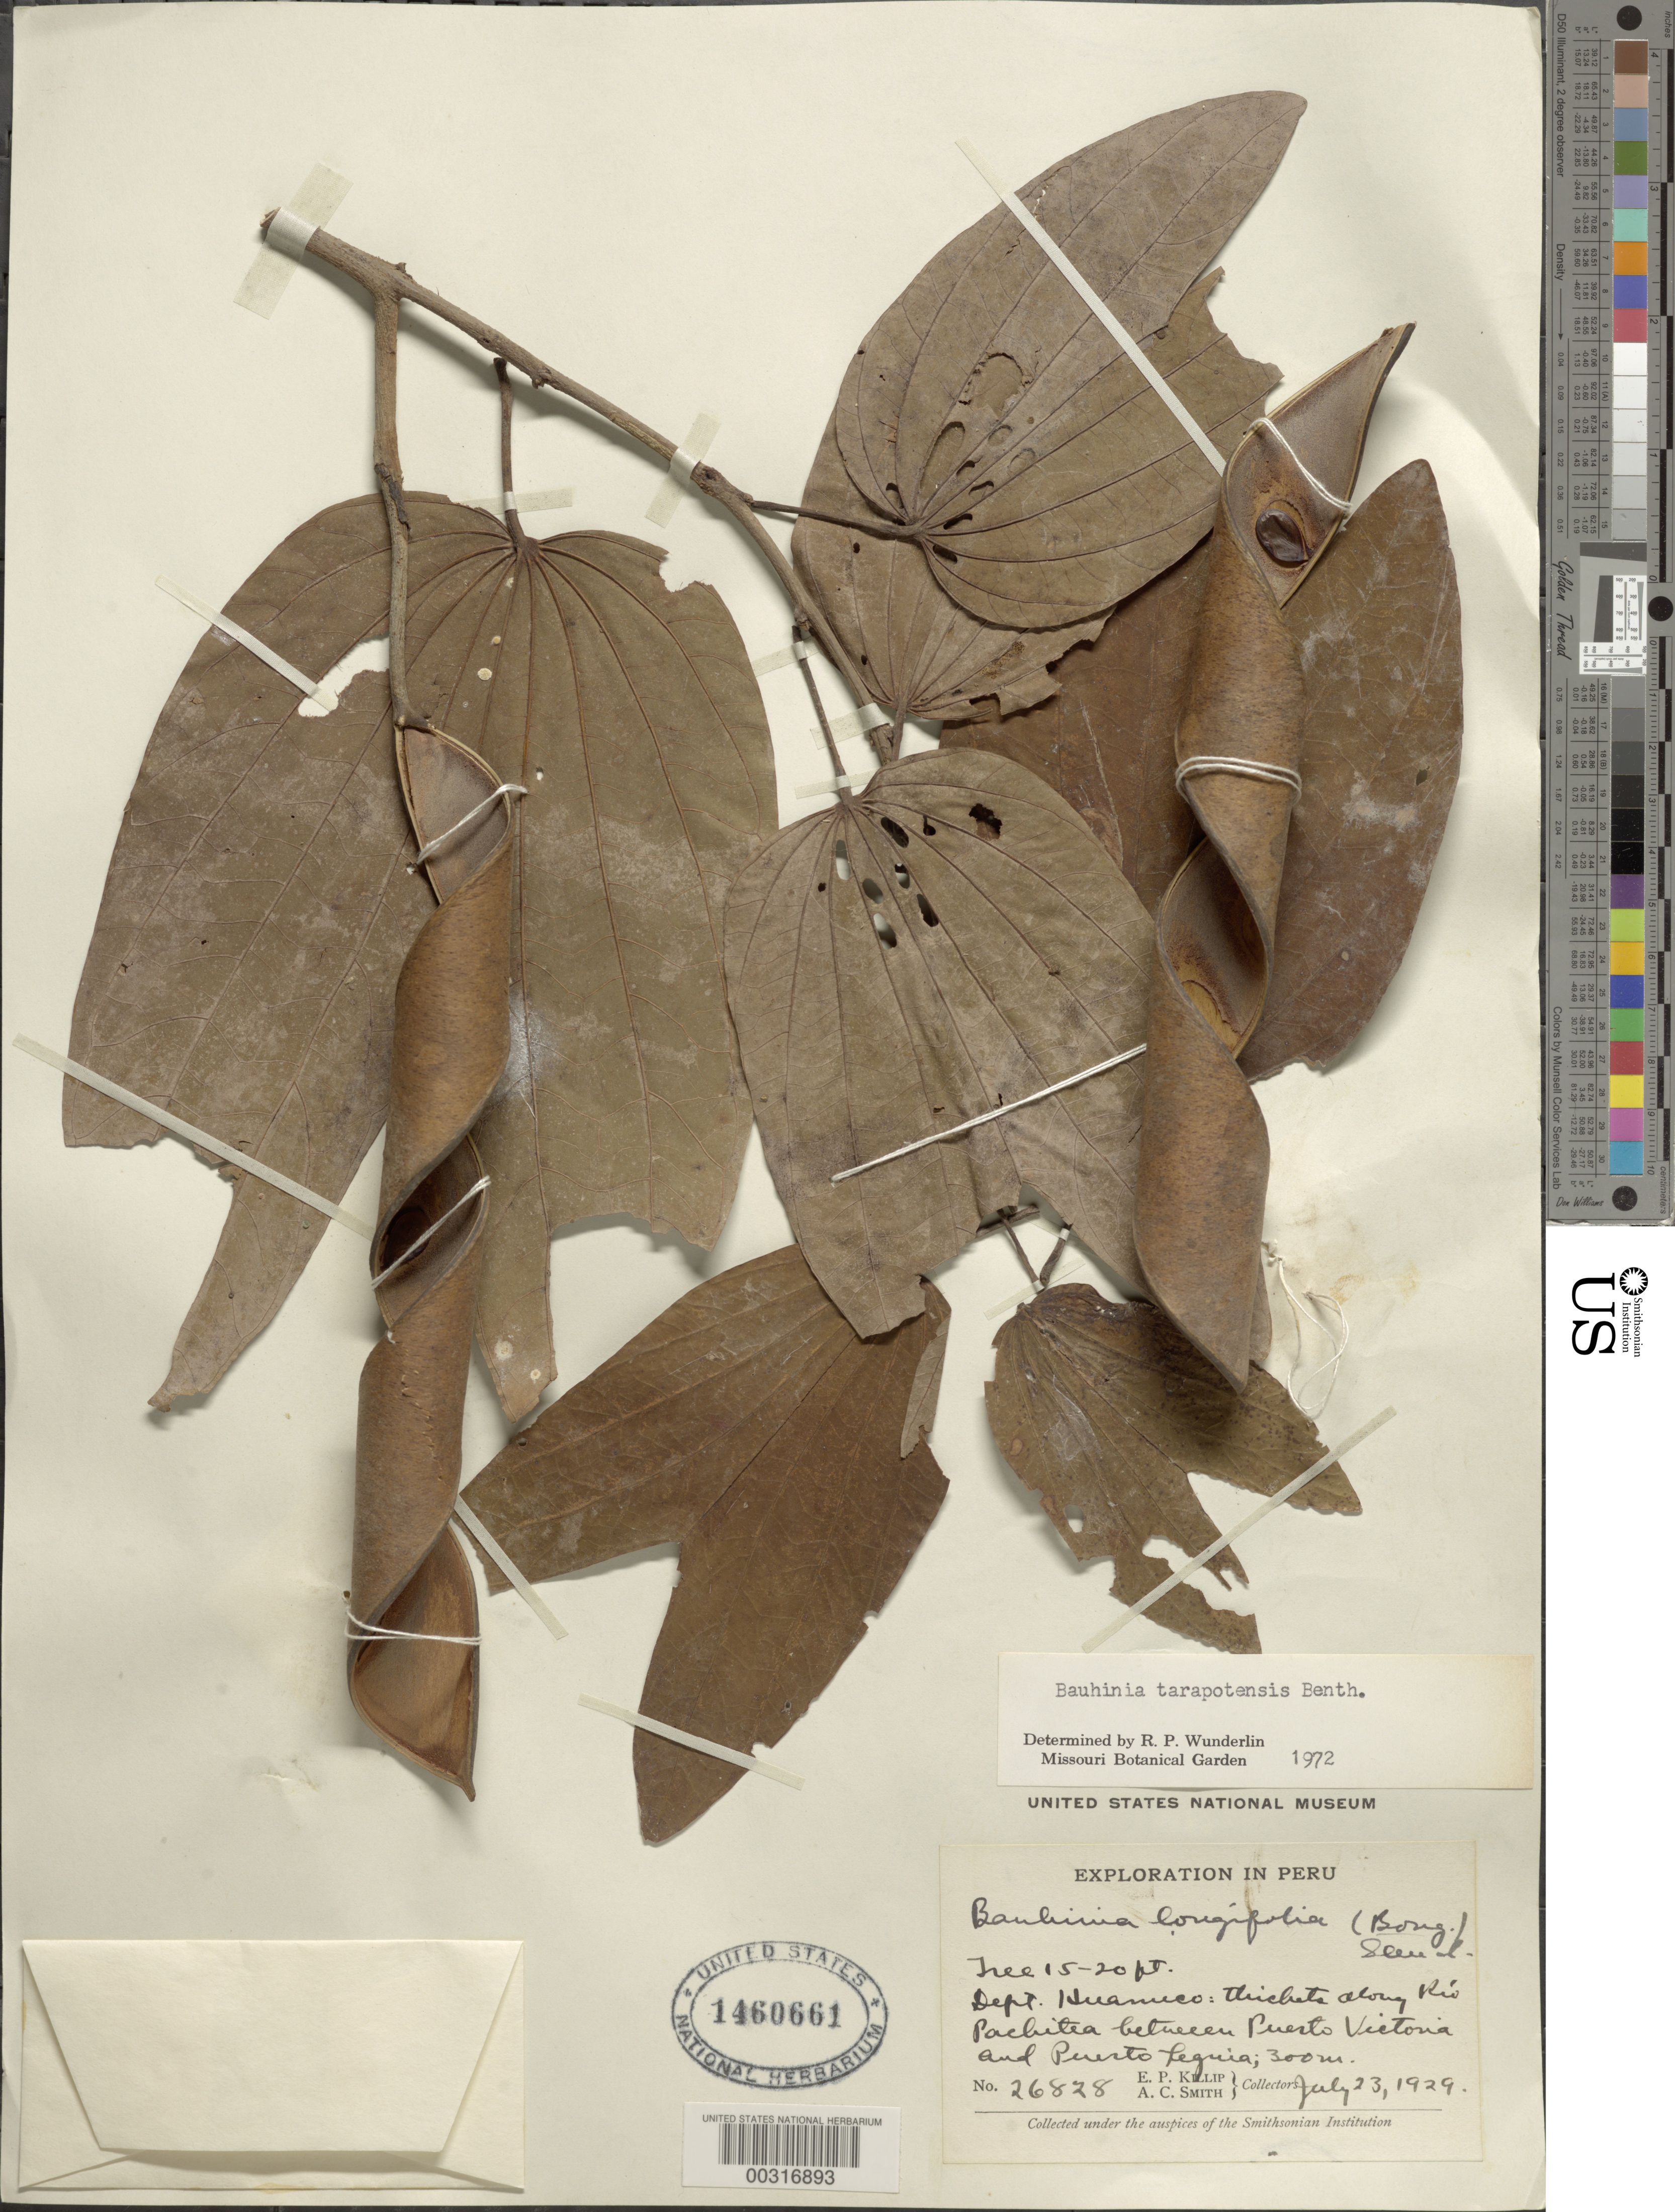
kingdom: Plantae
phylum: Tracheophyta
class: Magnoliopsida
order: Fabales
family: Fabaceae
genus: Bauhinia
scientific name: Bauhinia tarapotensis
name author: Benth.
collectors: E. P. Killip & A. C. Smith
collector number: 26828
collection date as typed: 23 Jul 1929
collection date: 1929-07-23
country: Peru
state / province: Huánuco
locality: along Río Pachitea between Puerto Victoria and Puerto Leguía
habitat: Thickets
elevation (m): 300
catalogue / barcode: US 1460661